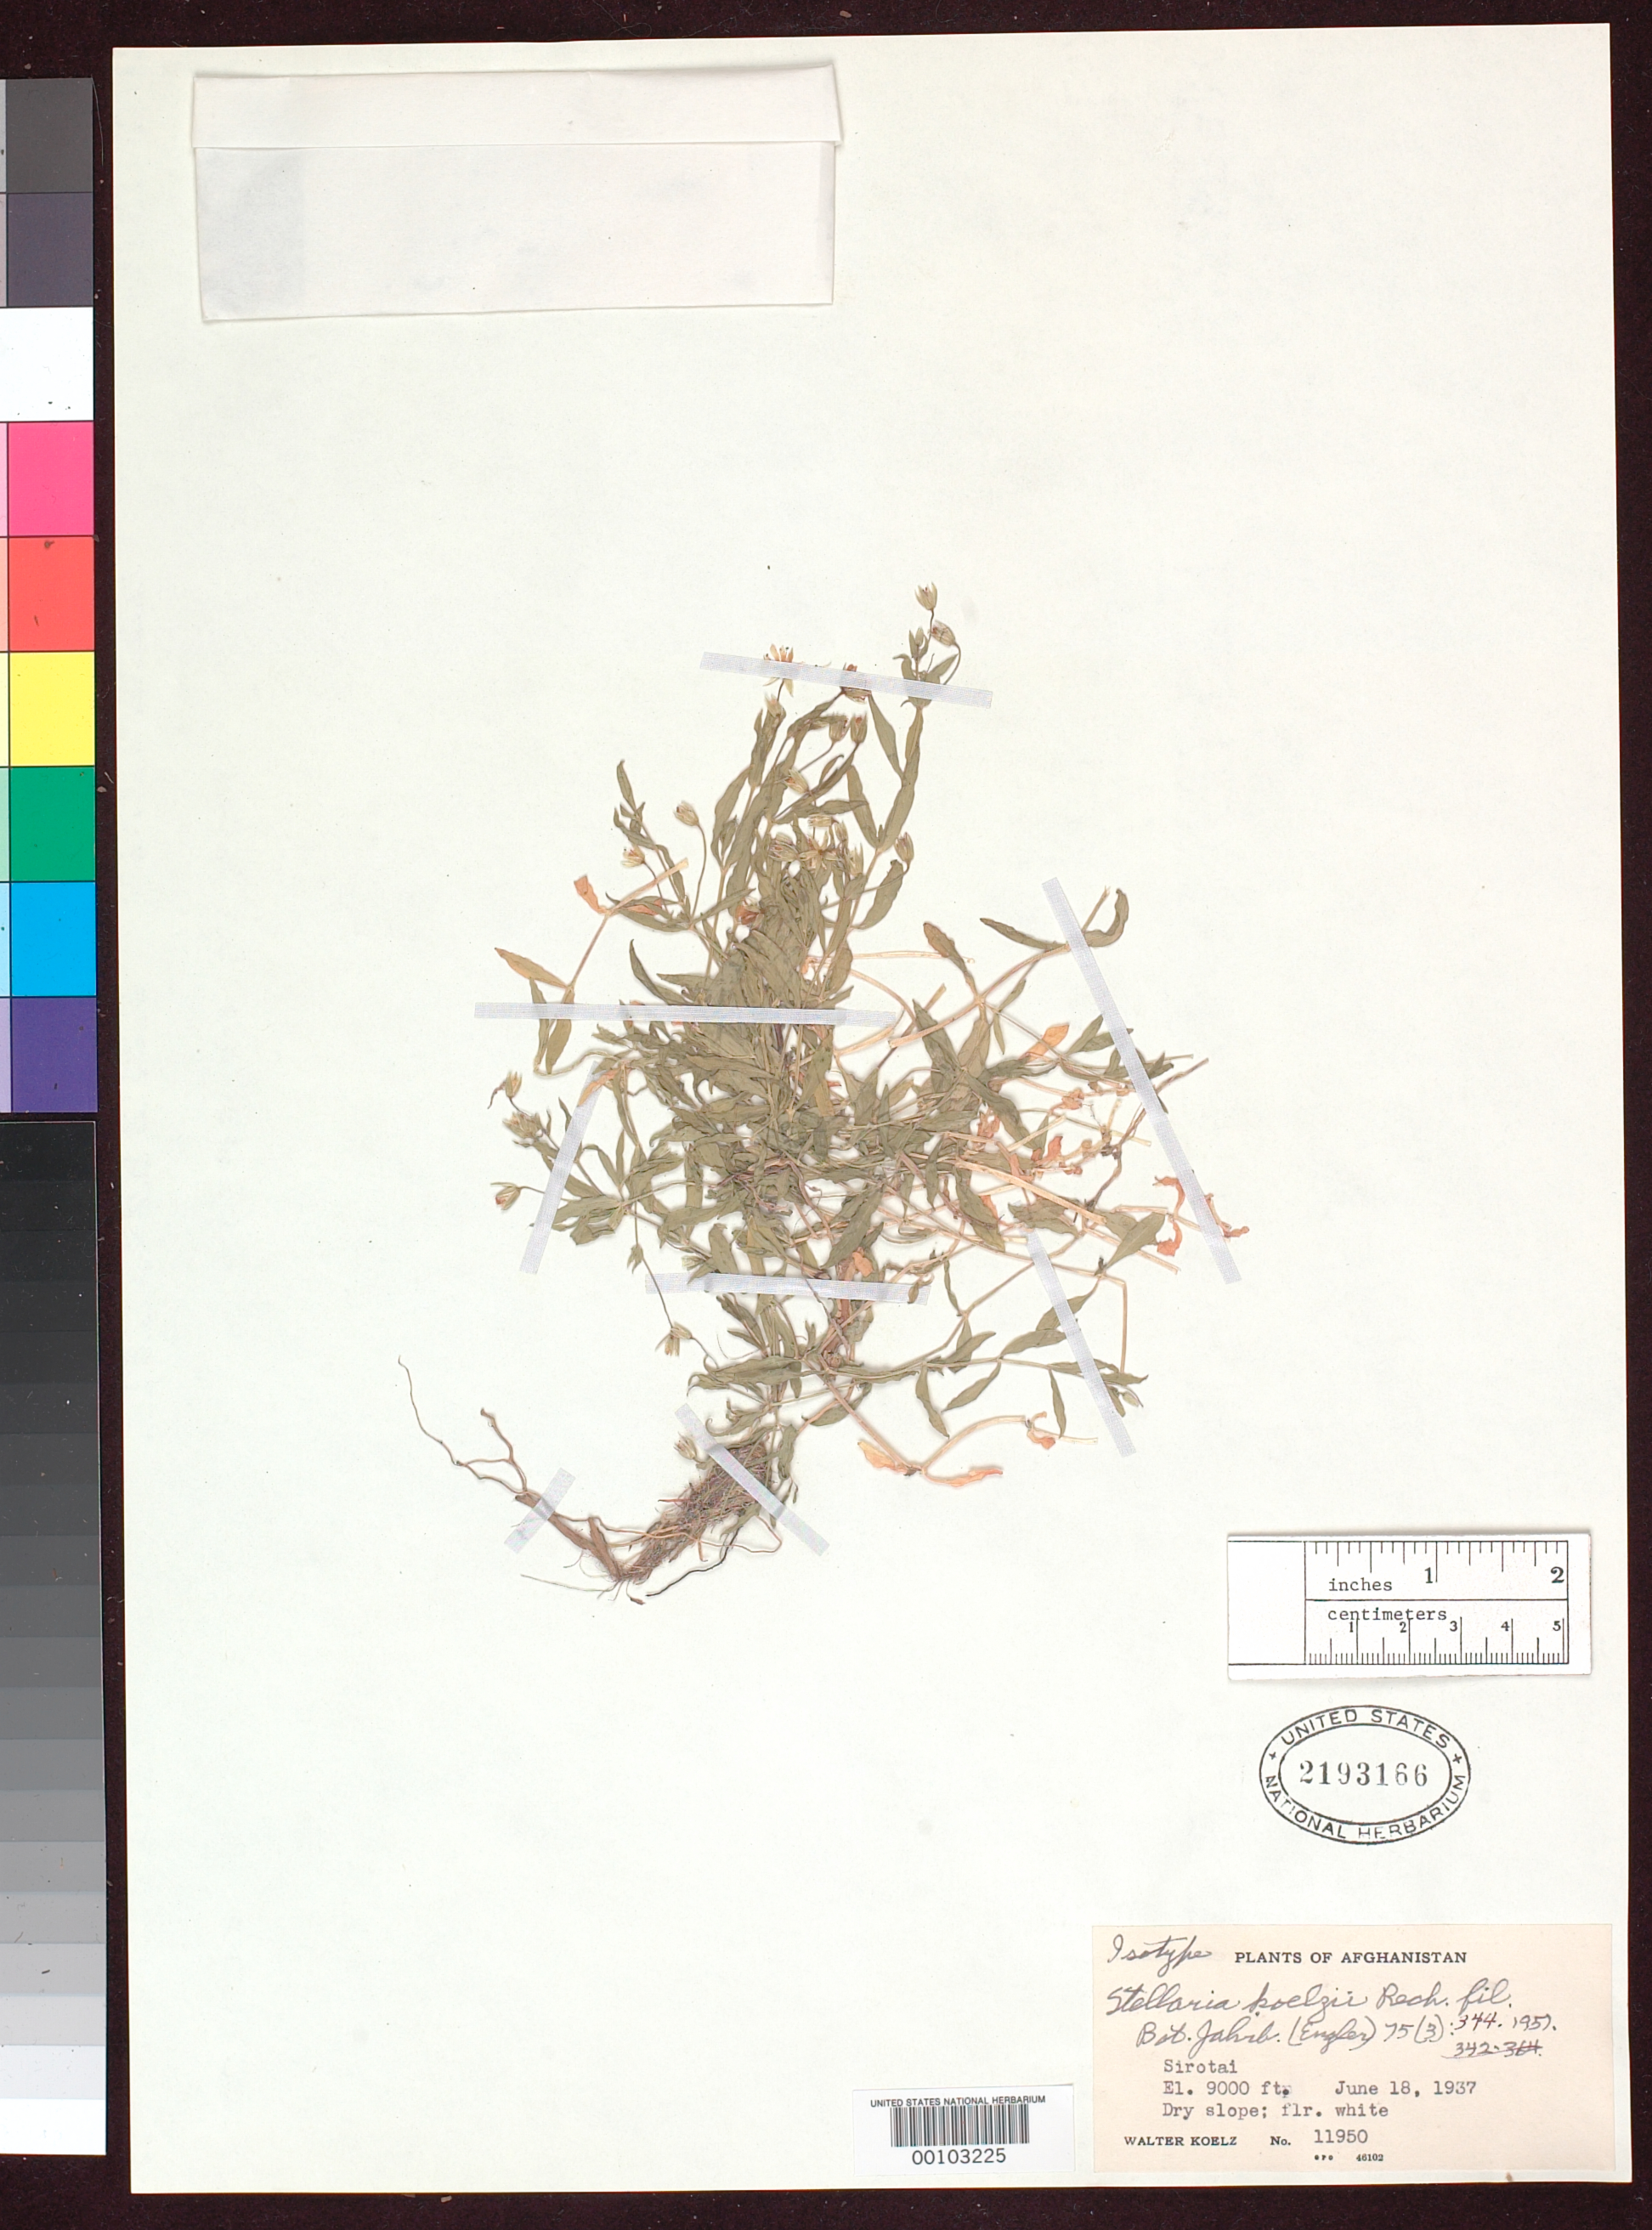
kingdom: Plantae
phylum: Tracheophyta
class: Magnoliopsida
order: Caryophyllales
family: Caryophyllaceae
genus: Stellaria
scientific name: Stellaria koelzii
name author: Rech. f.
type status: Isotype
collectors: W. N. Koelz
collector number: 11950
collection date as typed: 18 Jun 1937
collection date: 1937-06-18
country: Afghanistan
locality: Sirotai.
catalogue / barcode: US 2193166